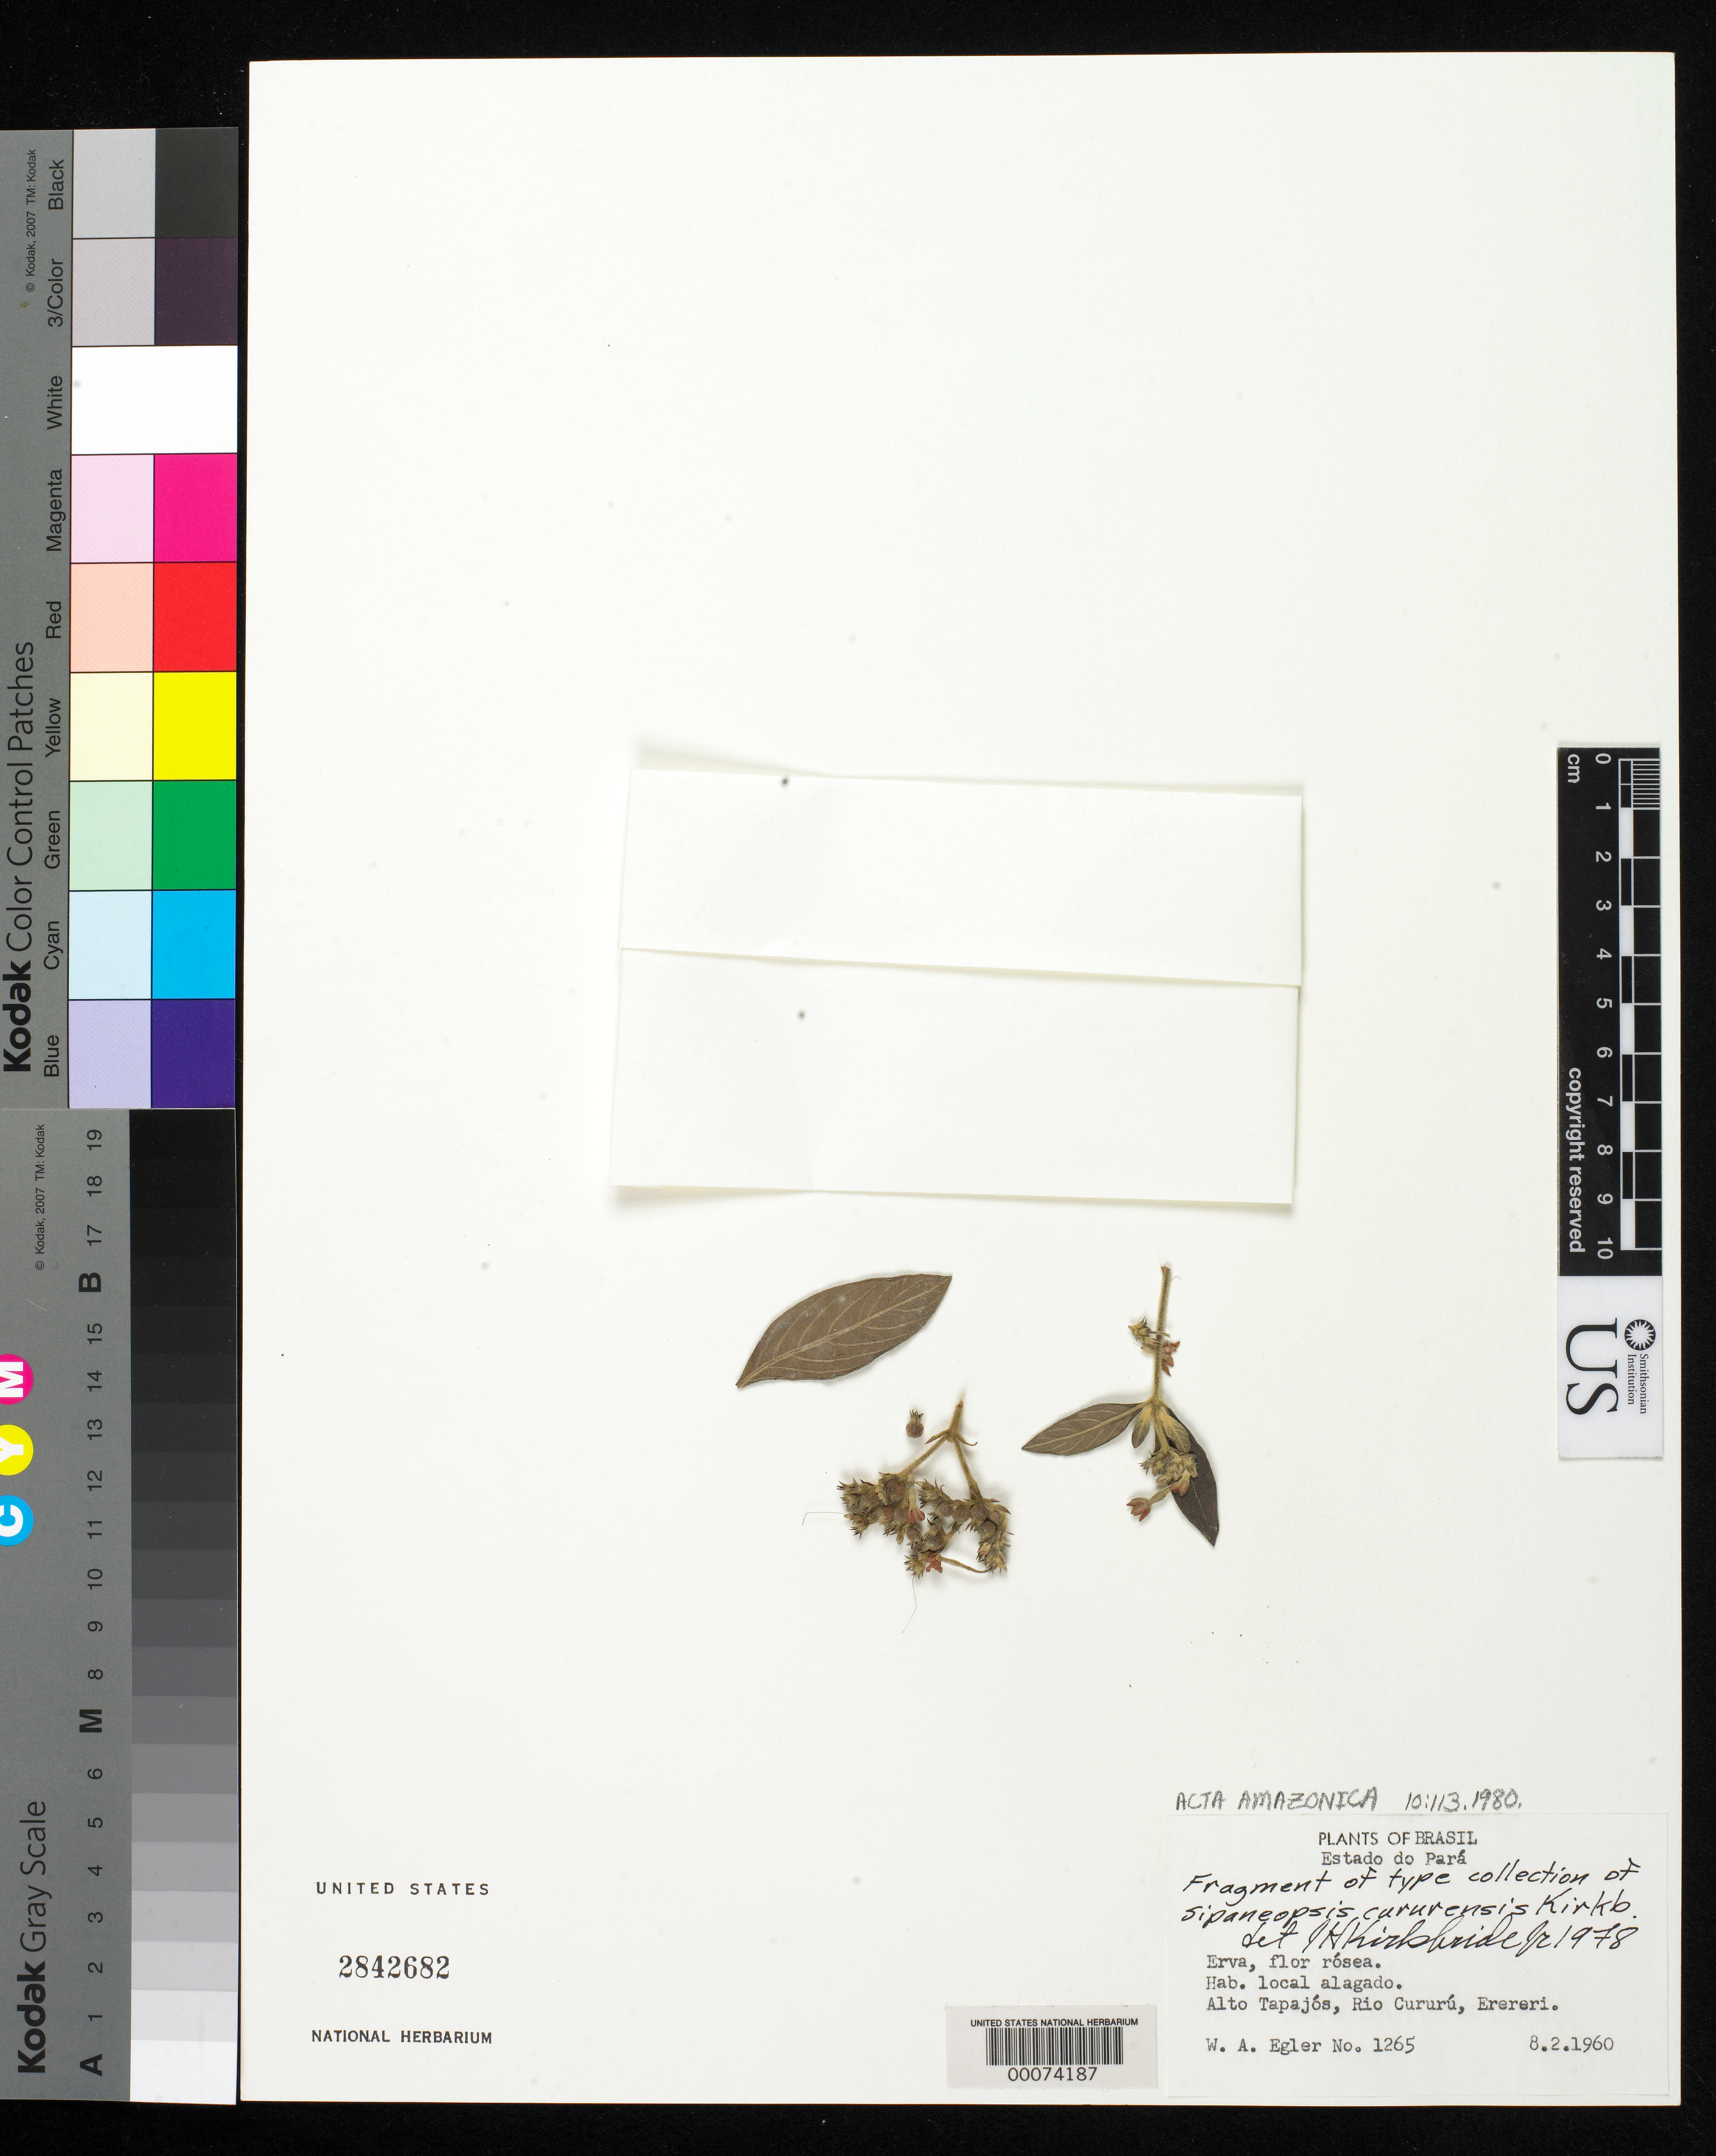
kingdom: Plantae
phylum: Tracheophyta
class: Magnoliopsida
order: Gentianales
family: Rubiaceae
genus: Sipaneopsis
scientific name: Sipaneopsis cururuensis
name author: J.H. Kirkbr.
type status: Isotype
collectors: W. A. Egler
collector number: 1265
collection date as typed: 08 Feb 1960 or 02 Aug 1960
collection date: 1960-02-08 or 1960-08-02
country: Brazil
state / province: Pará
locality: Alto Tapajos, Rio Cururu, Erereri.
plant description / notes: Fragmentary material of type specimen.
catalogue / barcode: US 2842682